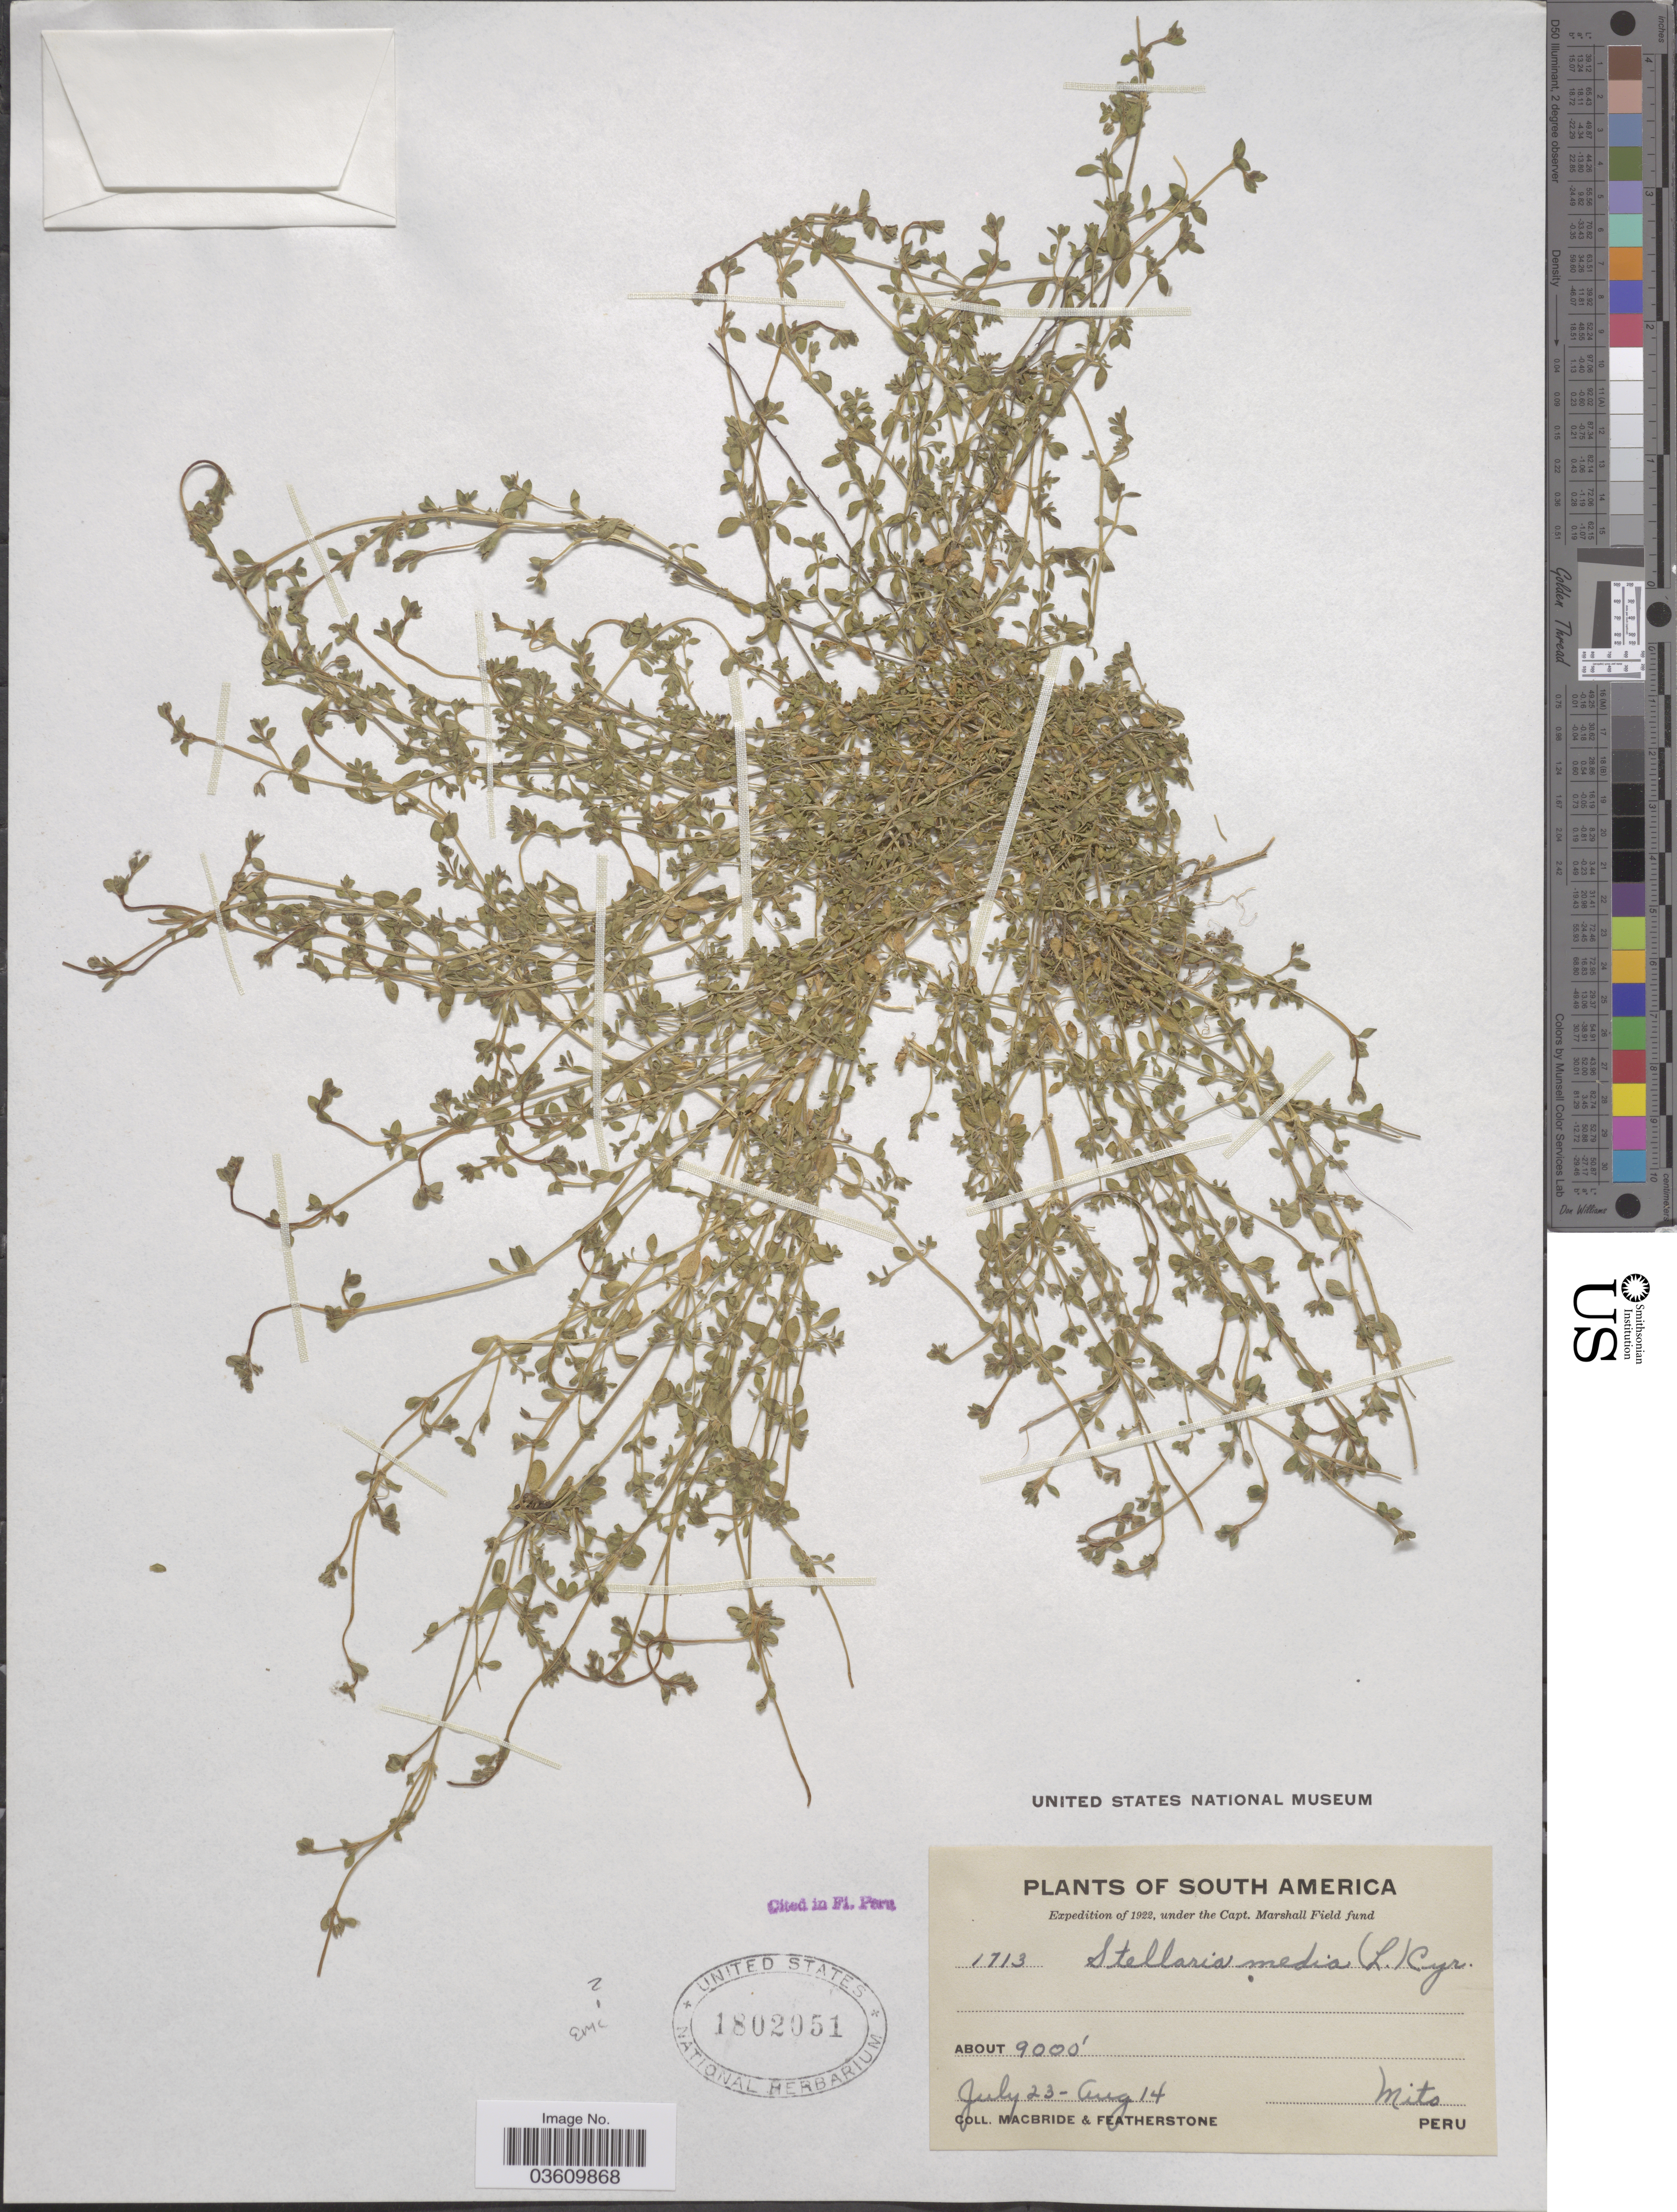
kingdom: Plantae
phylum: Tracheophyta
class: Magnoliopsida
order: Caryophyllales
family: Caryophyllaceae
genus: Stellaria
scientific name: Stellaria media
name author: (L.) Vill.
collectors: Macbride, -- & -. Featherstone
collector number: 1713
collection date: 1922-07-23/1922-08-14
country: Peru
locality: Mitu.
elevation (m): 2743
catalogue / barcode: US 1802051